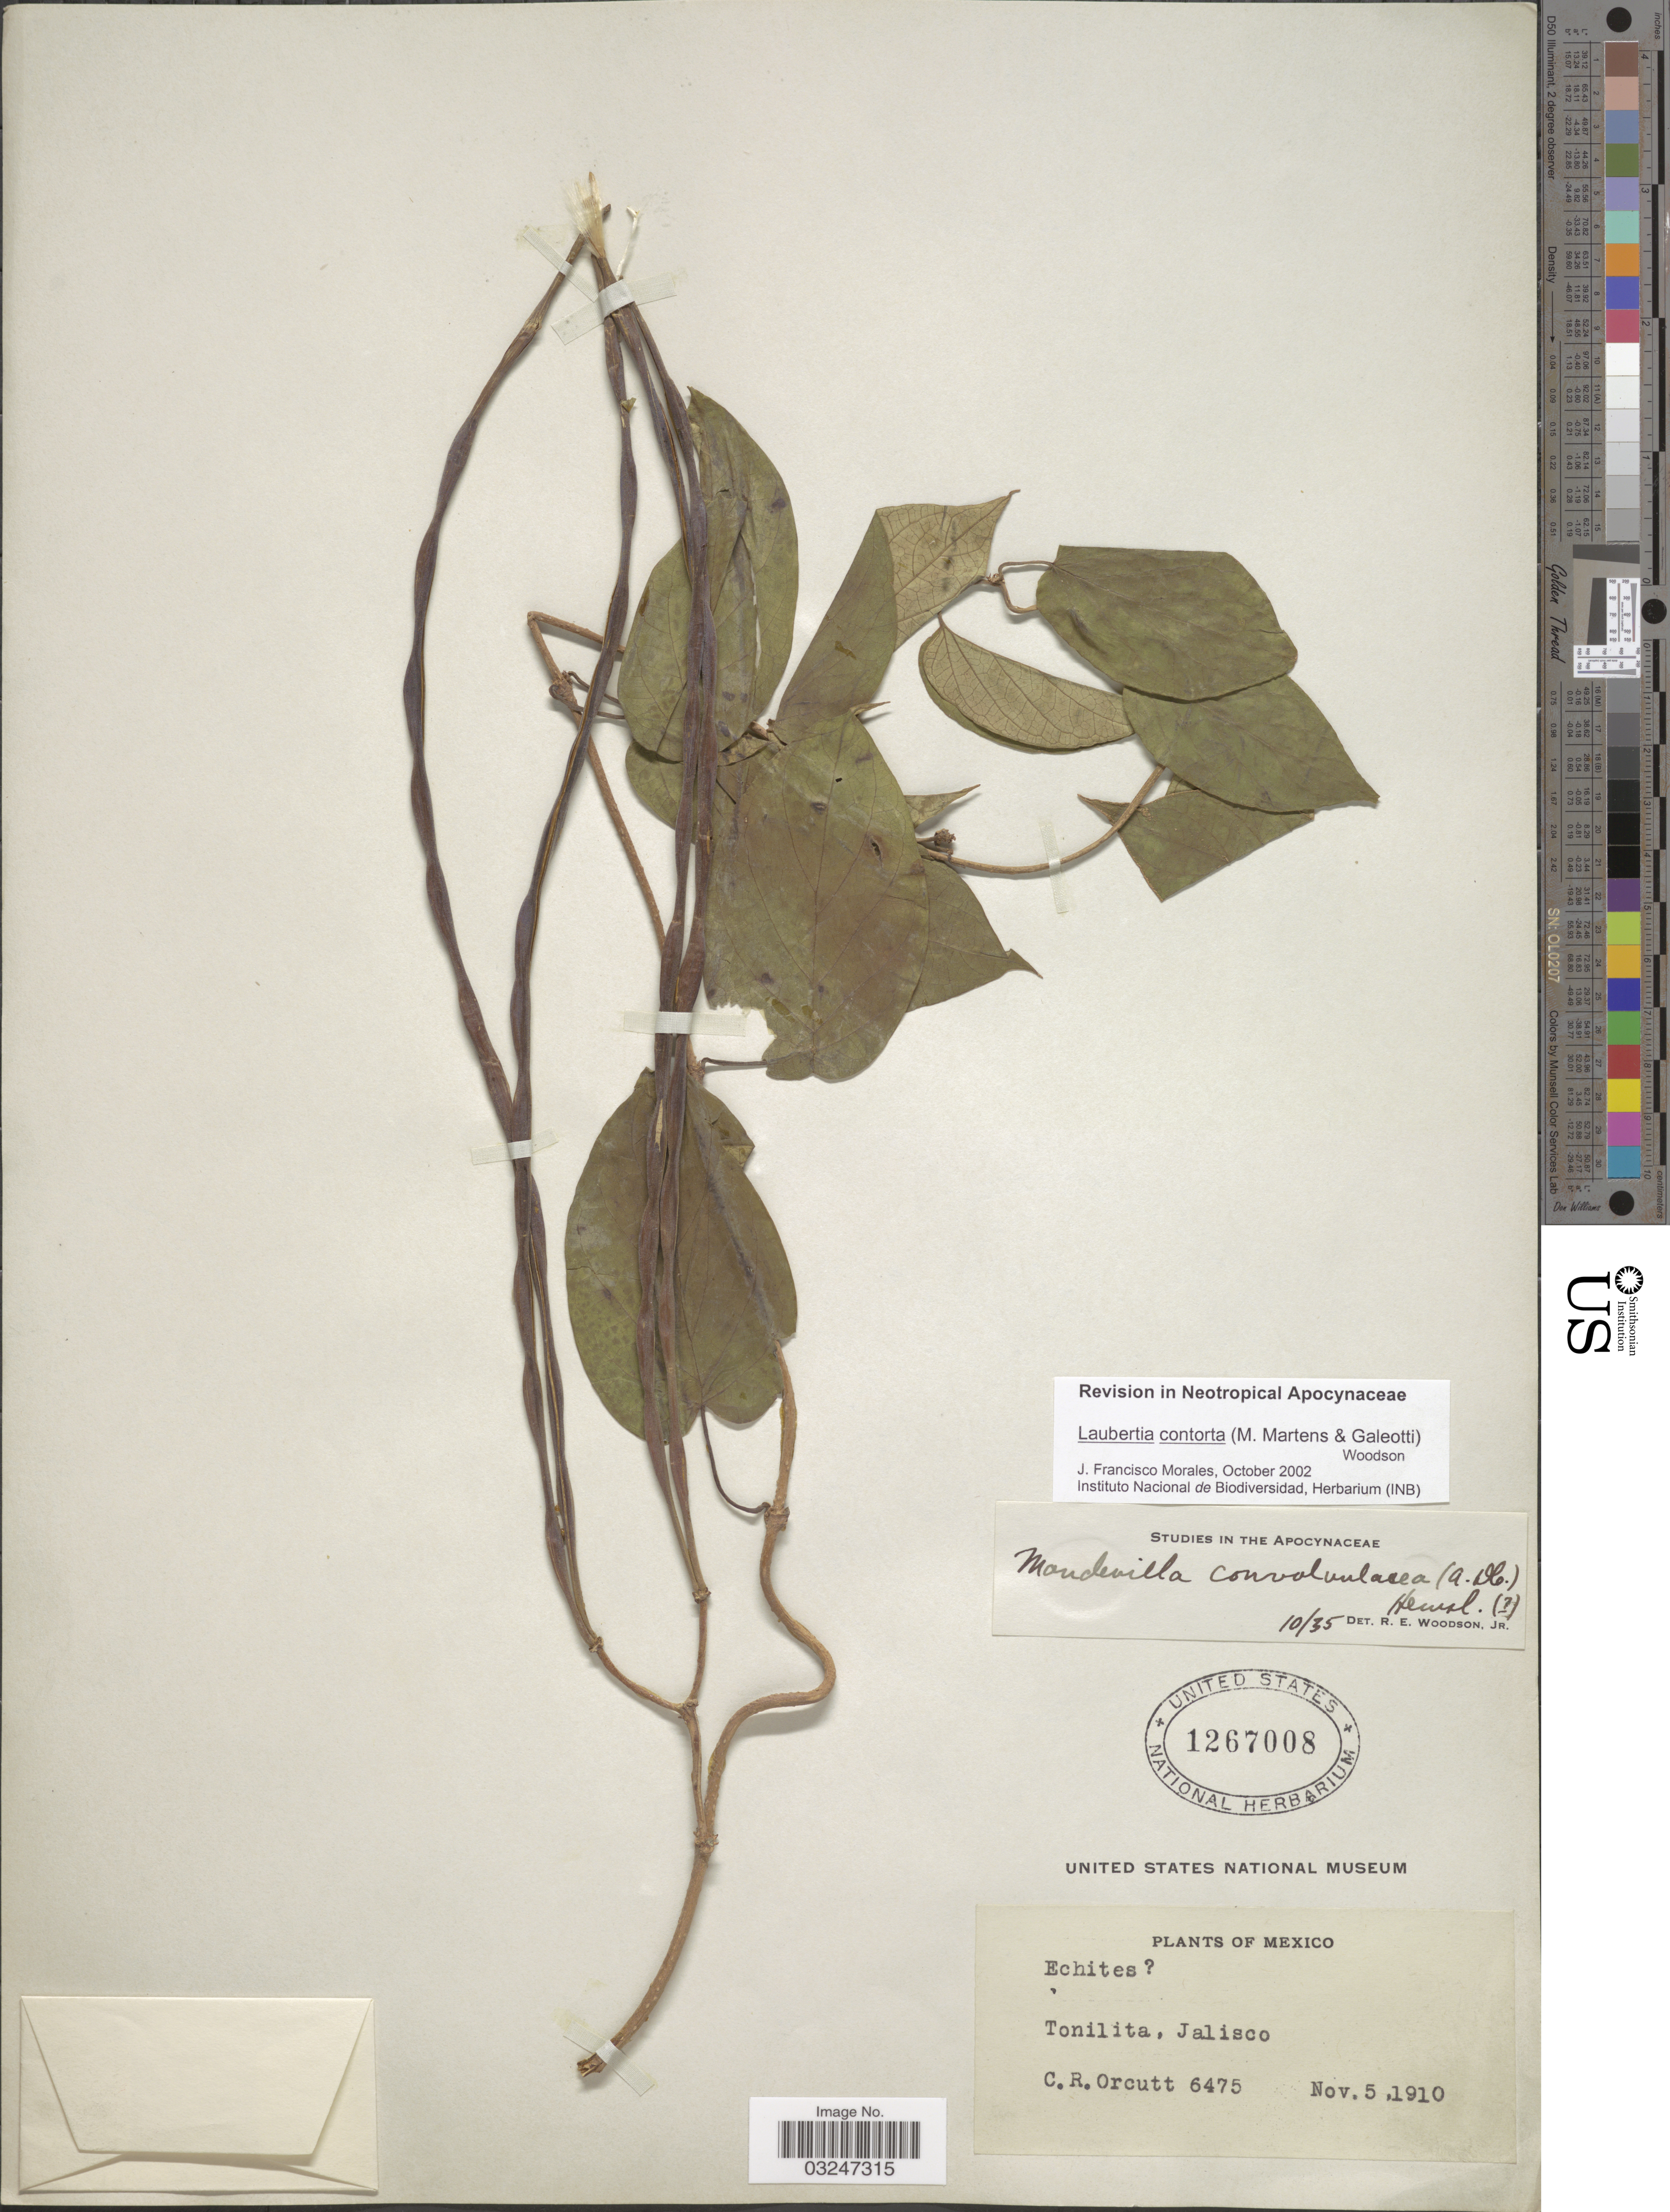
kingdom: Plantae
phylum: Tracheophyta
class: Magnoliopsida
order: Gentianales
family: Apocynaceae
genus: Laubertia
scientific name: Laubertia contorta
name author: (M. Martens & Galeotti) Woodson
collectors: C. R. Orcutt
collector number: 6475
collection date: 1910-11-05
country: Mexico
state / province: Jalisco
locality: Tonilita.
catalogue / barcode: US 1267008